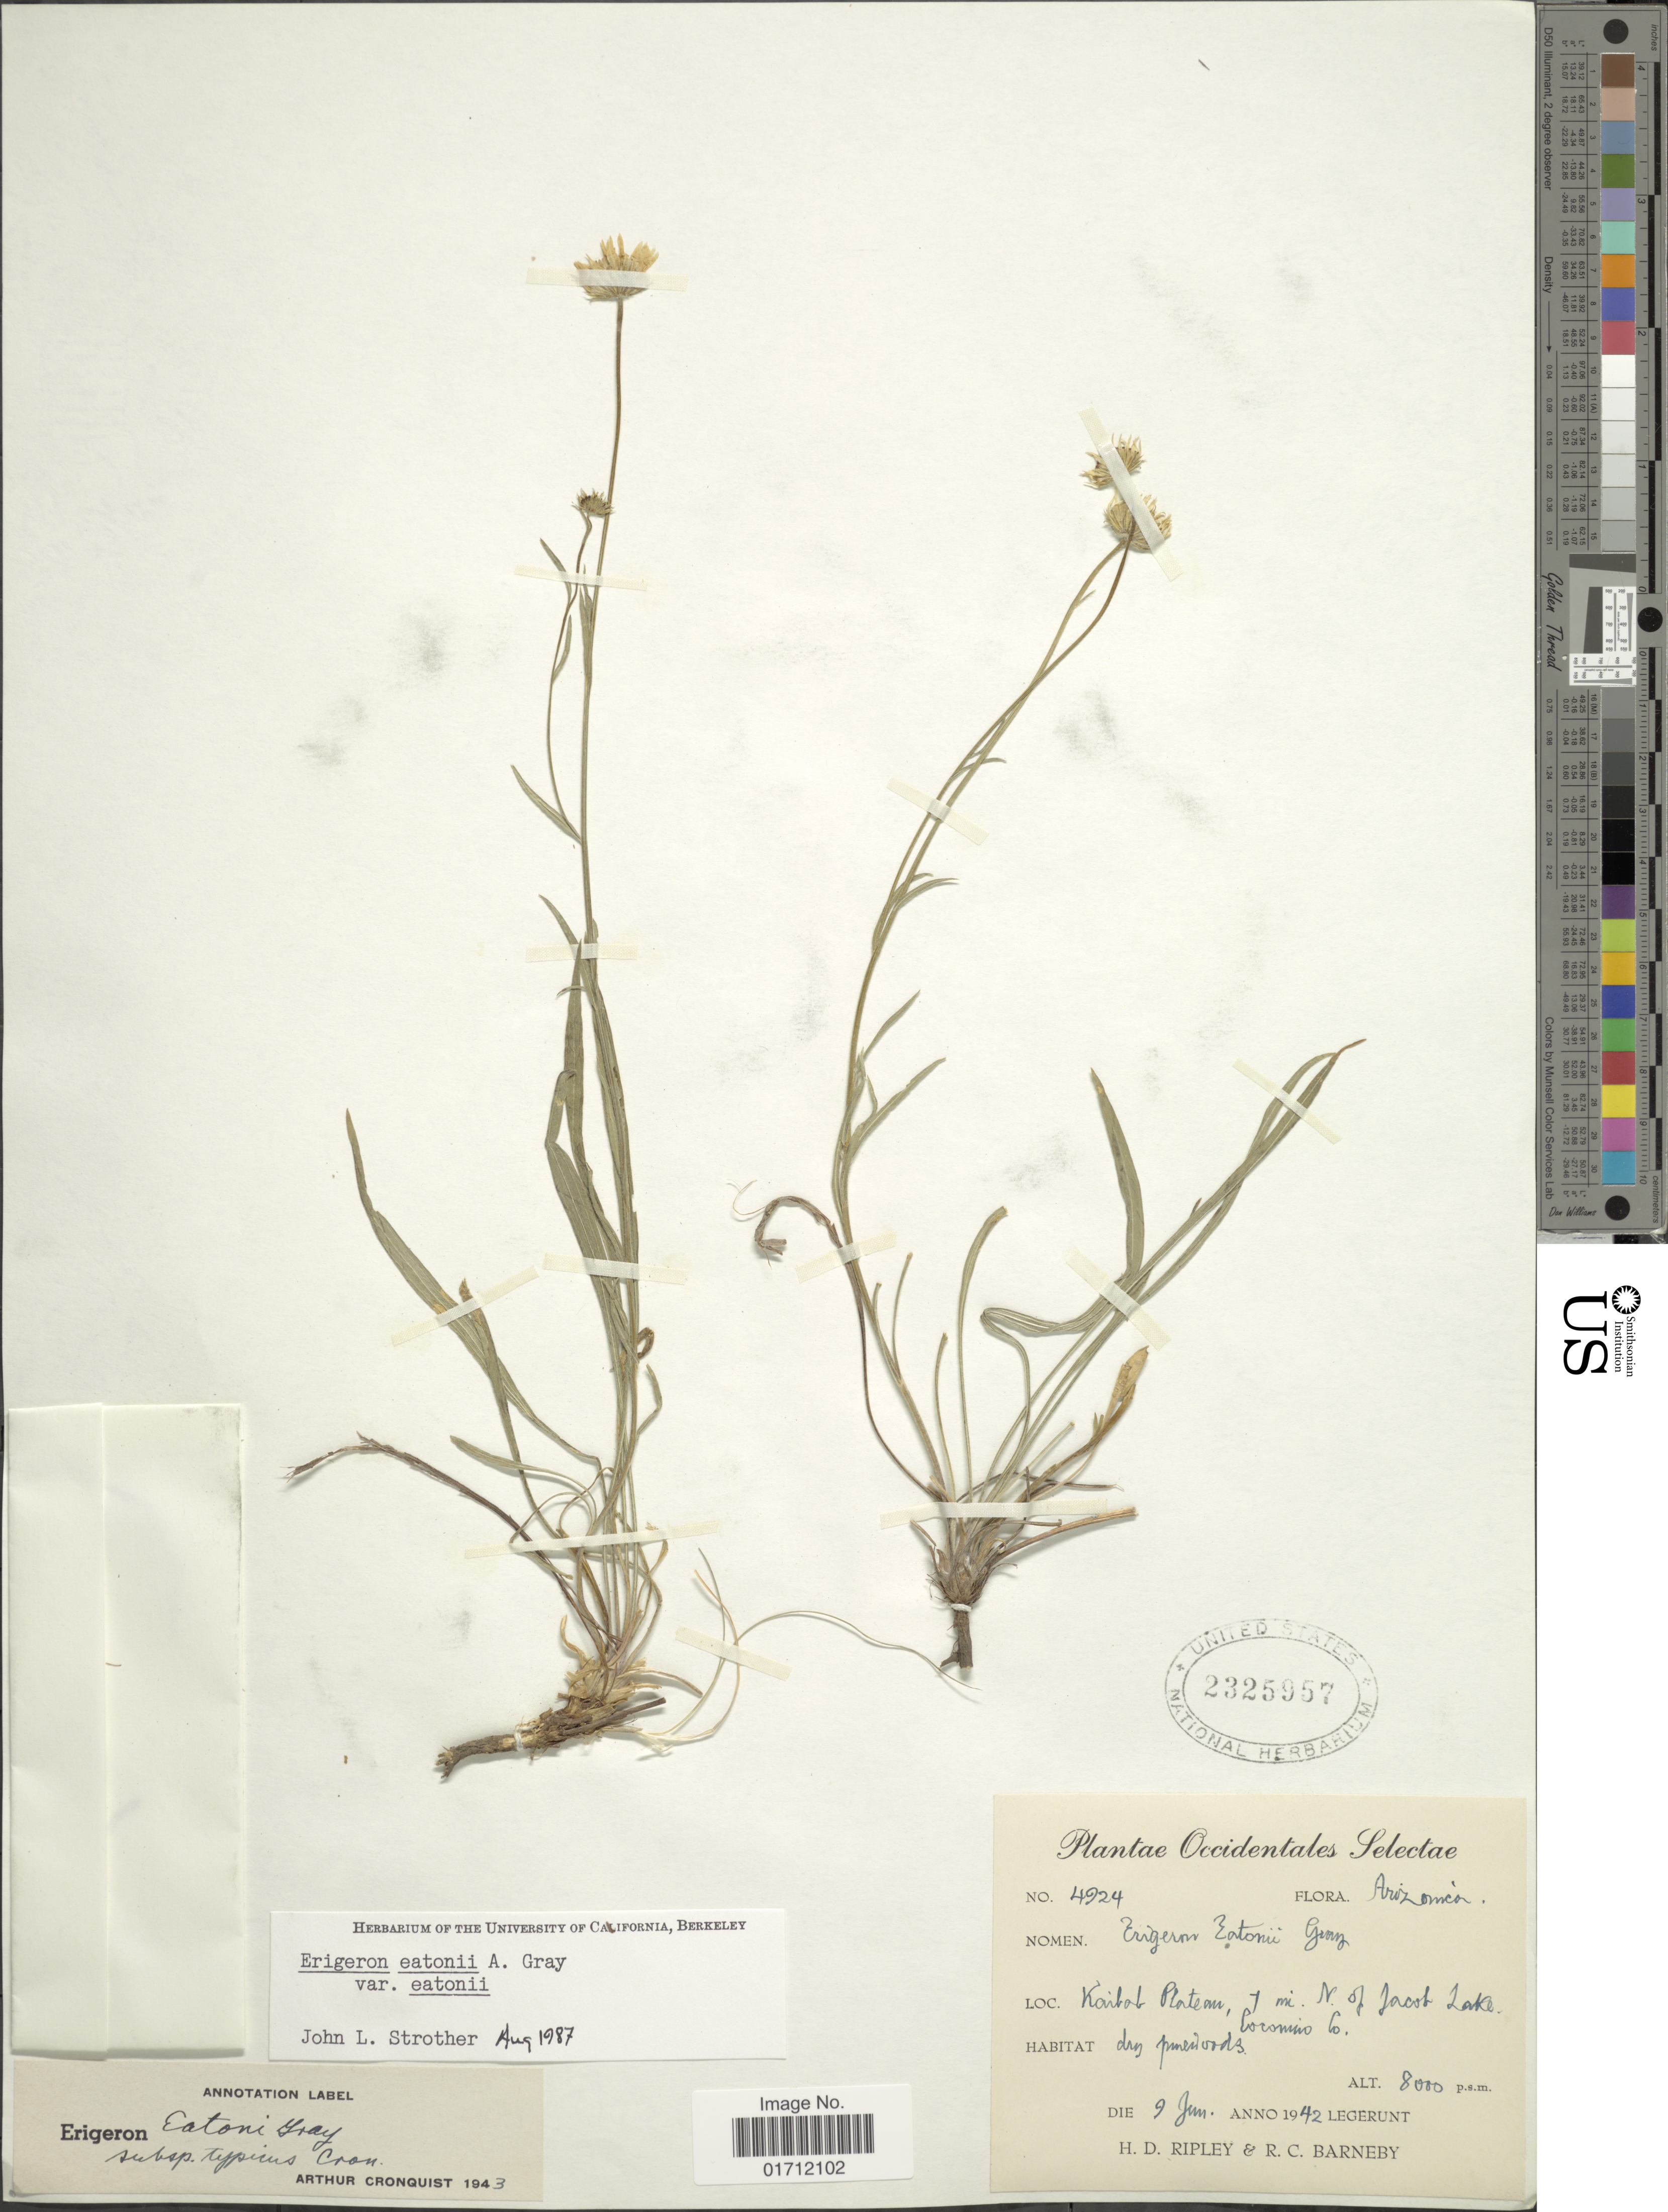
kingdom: Plantae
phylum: Tracheophyta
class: Magnoliopsida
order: Asterales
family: Asteraceae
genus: Erigeron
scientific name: Erigeron eatonii var. eatonii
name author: A. Gray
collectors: H. Ripley & R. C. Barneby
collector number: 4924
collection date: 1942-06-09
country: United States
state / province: Arizona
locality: Kaibal Plateau, 1 mi. N. of Jacob Lake, Cocomuo Co.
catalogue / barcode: US 2325957